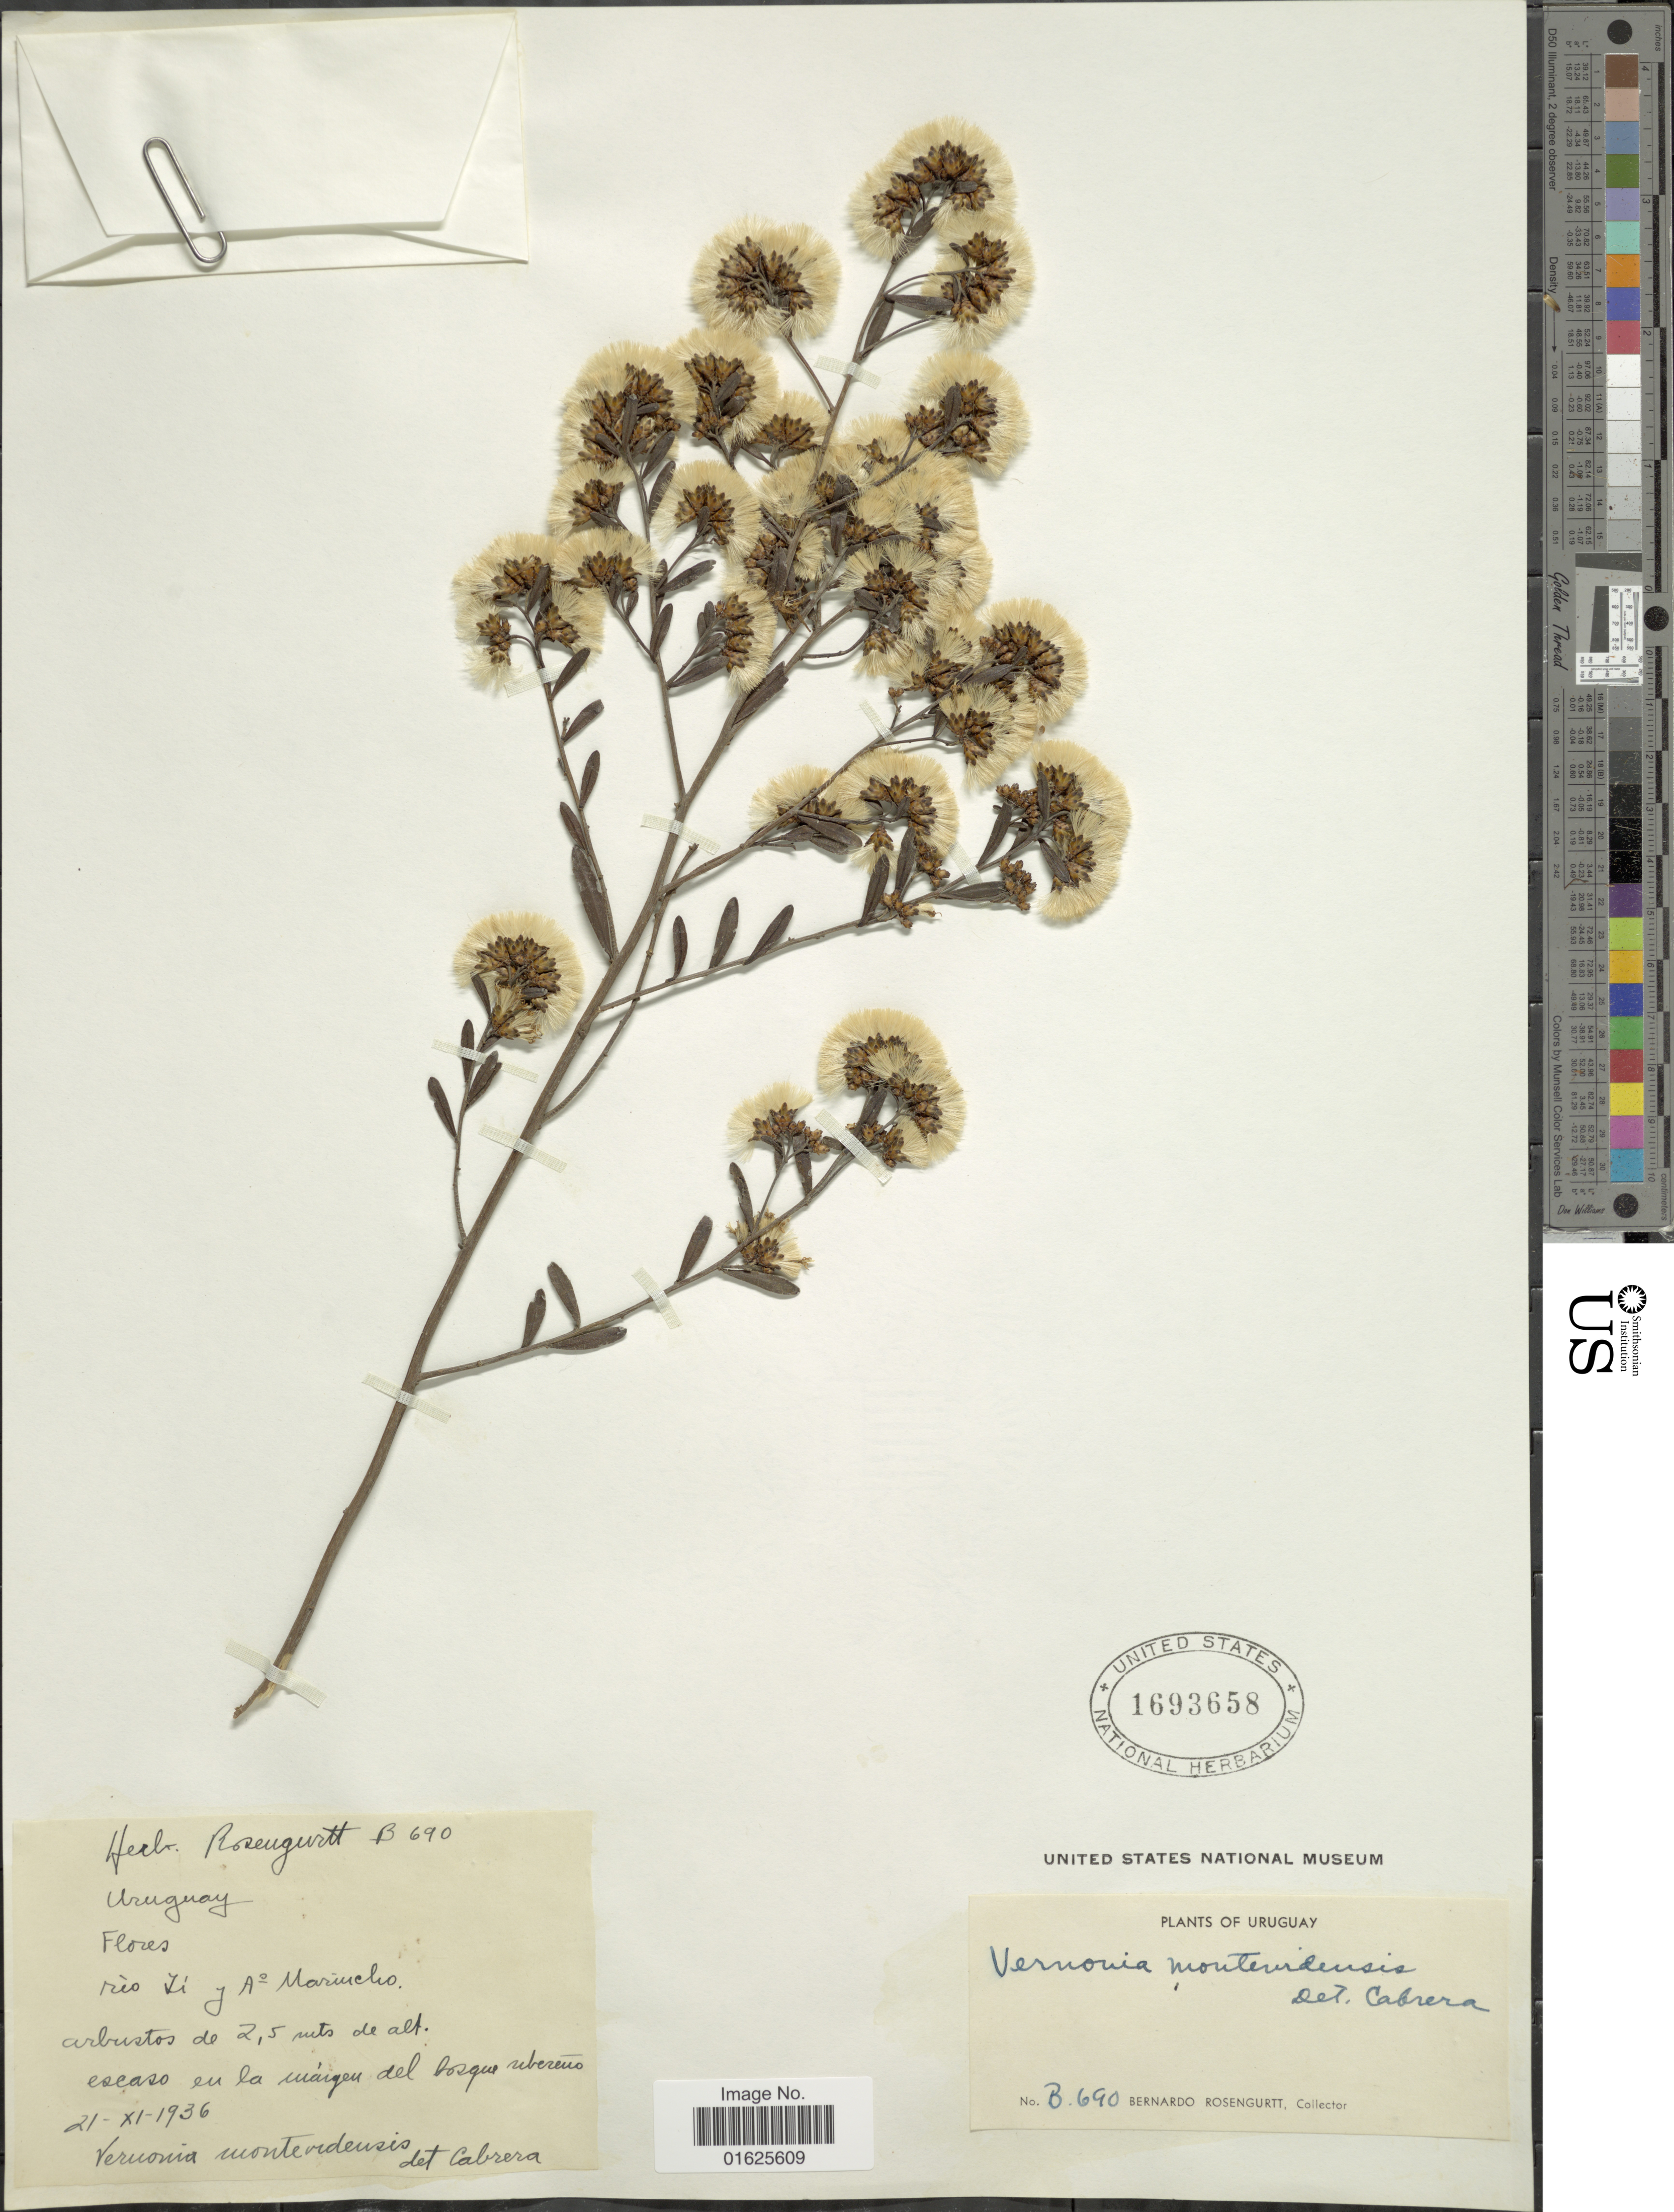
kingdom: Plantae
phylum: Tracheophyta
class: Magnoliopsida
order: Asterales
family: Asteraceae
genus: Vernonanthura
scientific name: Vernonanthura montevidensis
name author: (Spreng.) H. Rob.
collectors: B. Rosengurtt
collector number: B.690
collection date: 1936-11-21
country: Uruguay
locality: Flores río Ji J A° Mariucho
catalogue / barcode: US 1693658